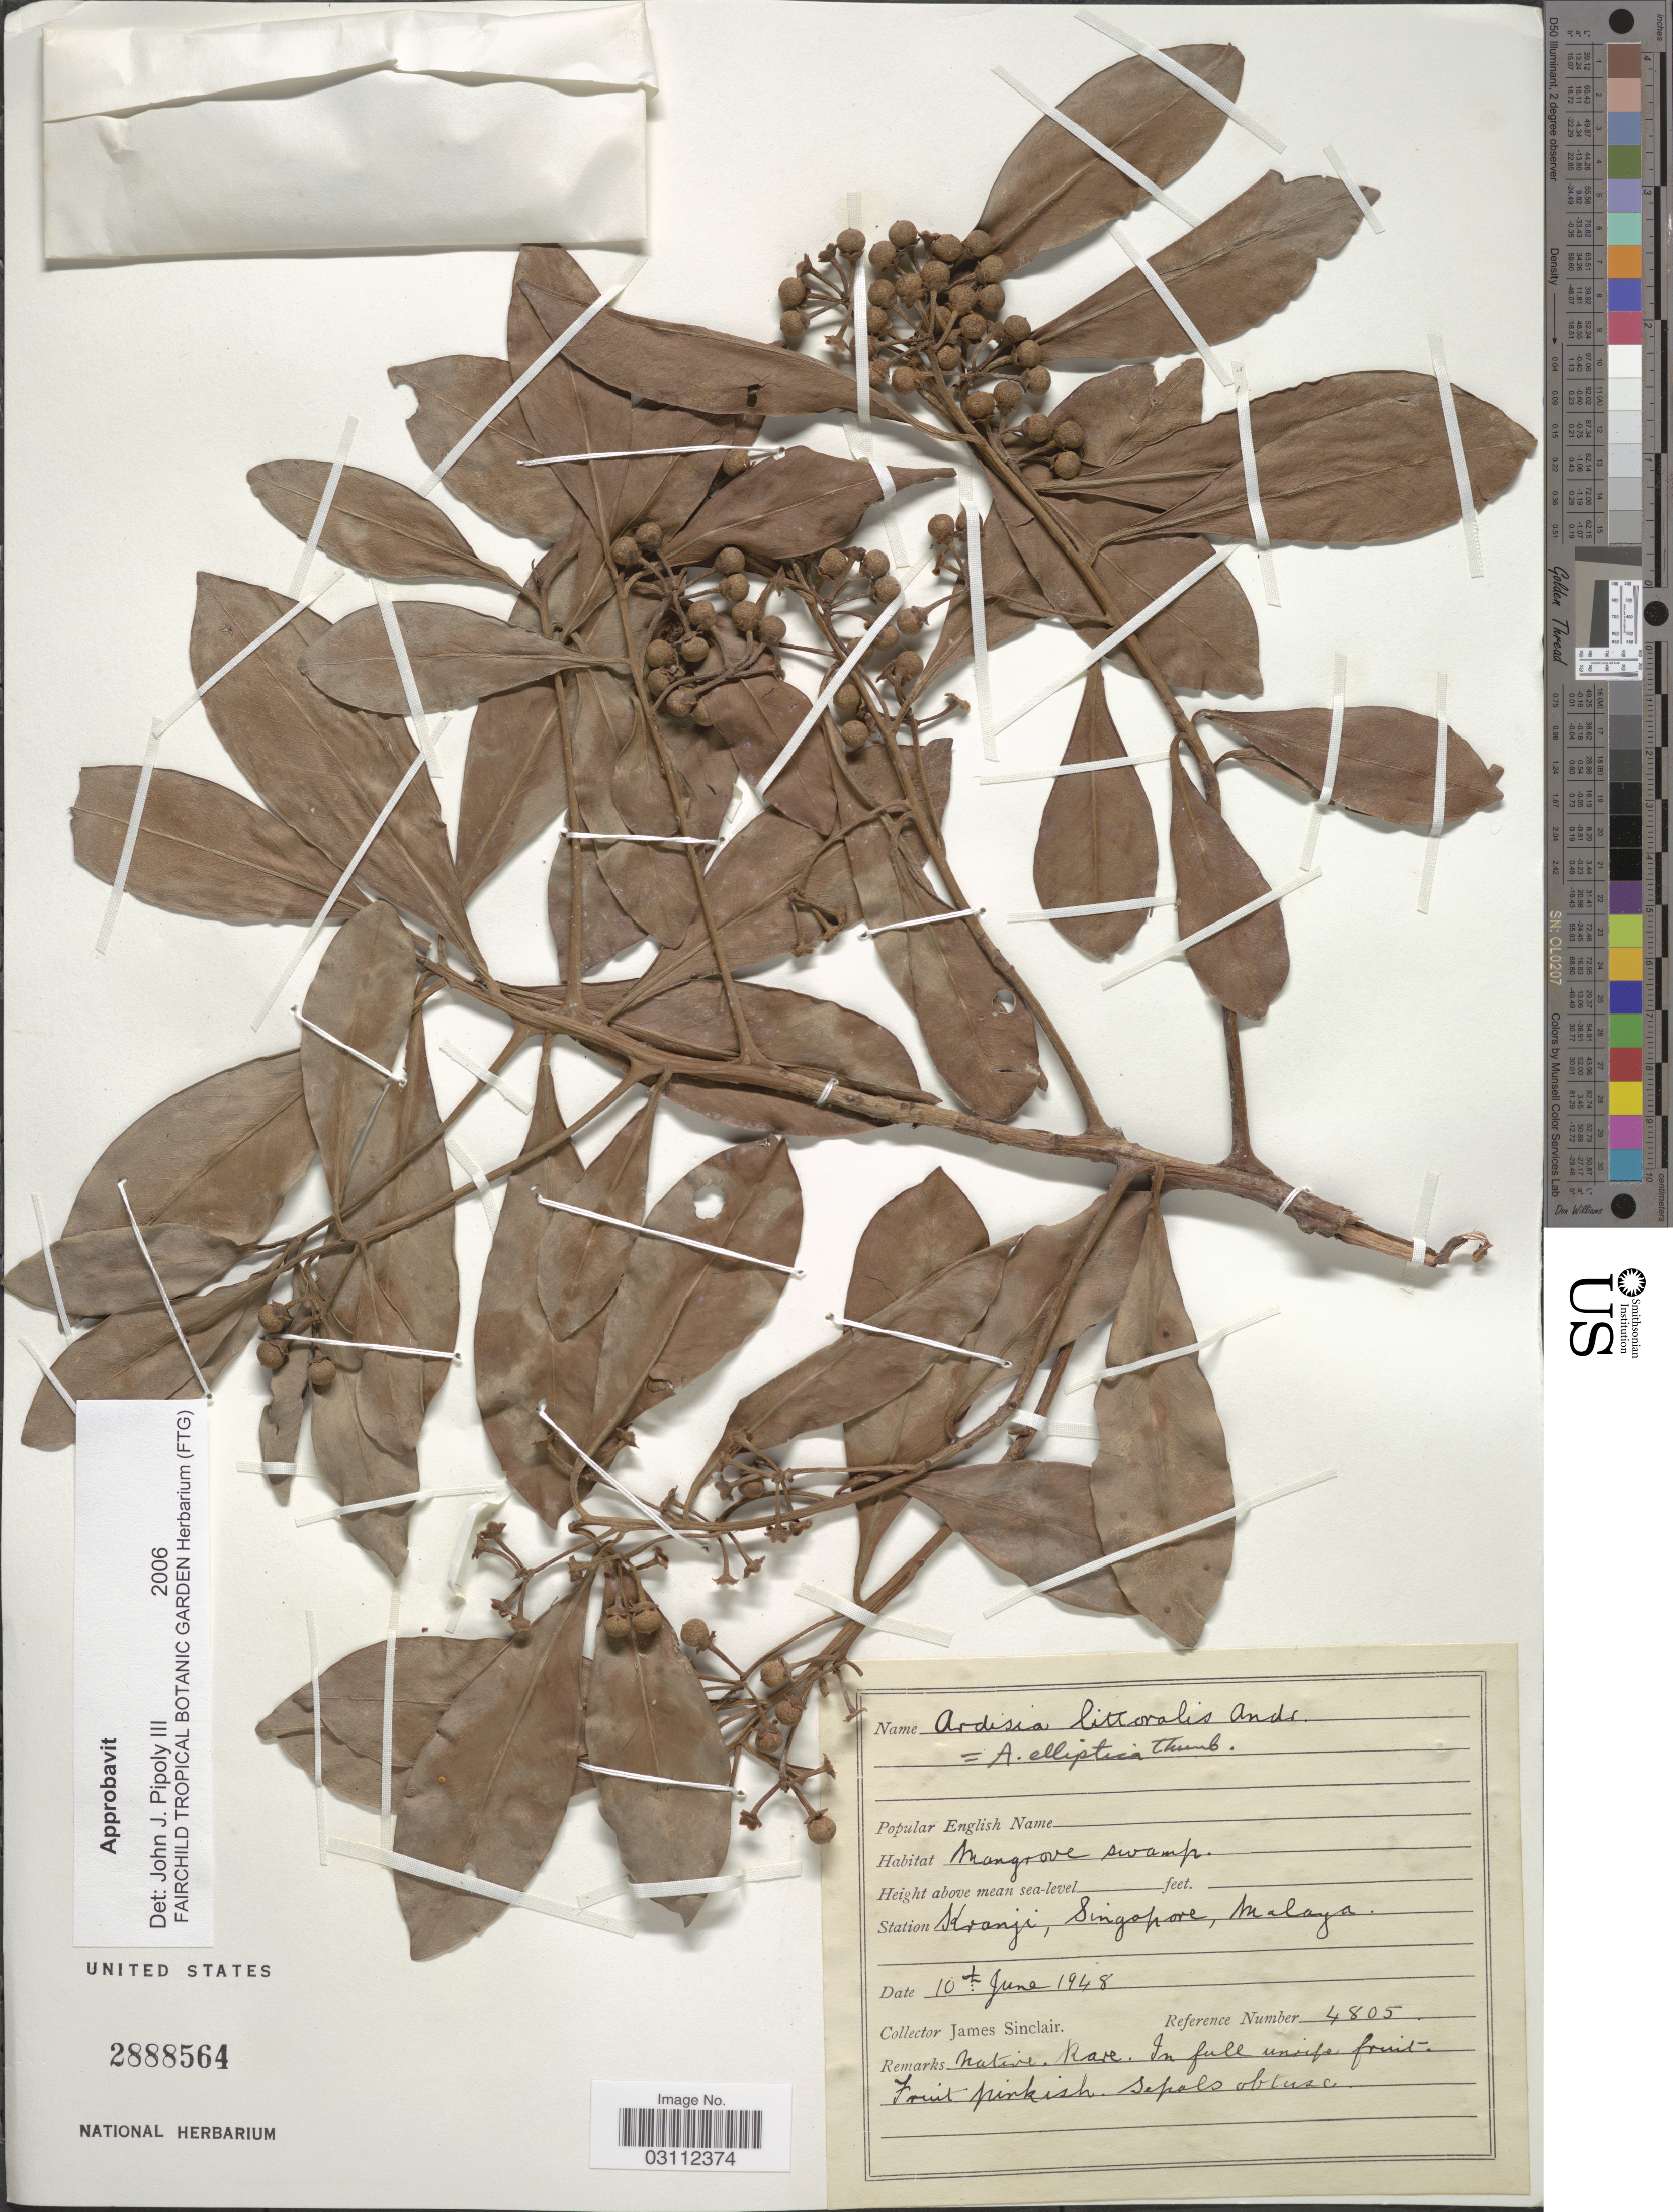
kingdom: Plantae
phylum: Tracheophyta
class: Magnoliopsida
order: Ericales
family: Primulaceae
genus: Ardisia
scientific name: Ardisia elliptica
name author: Thunb.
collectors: J. Sinclair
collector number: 4805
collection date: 1948-06-10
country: Singapore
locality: Station Kranji, Singapore, Malaya.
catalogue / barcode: US 2888564